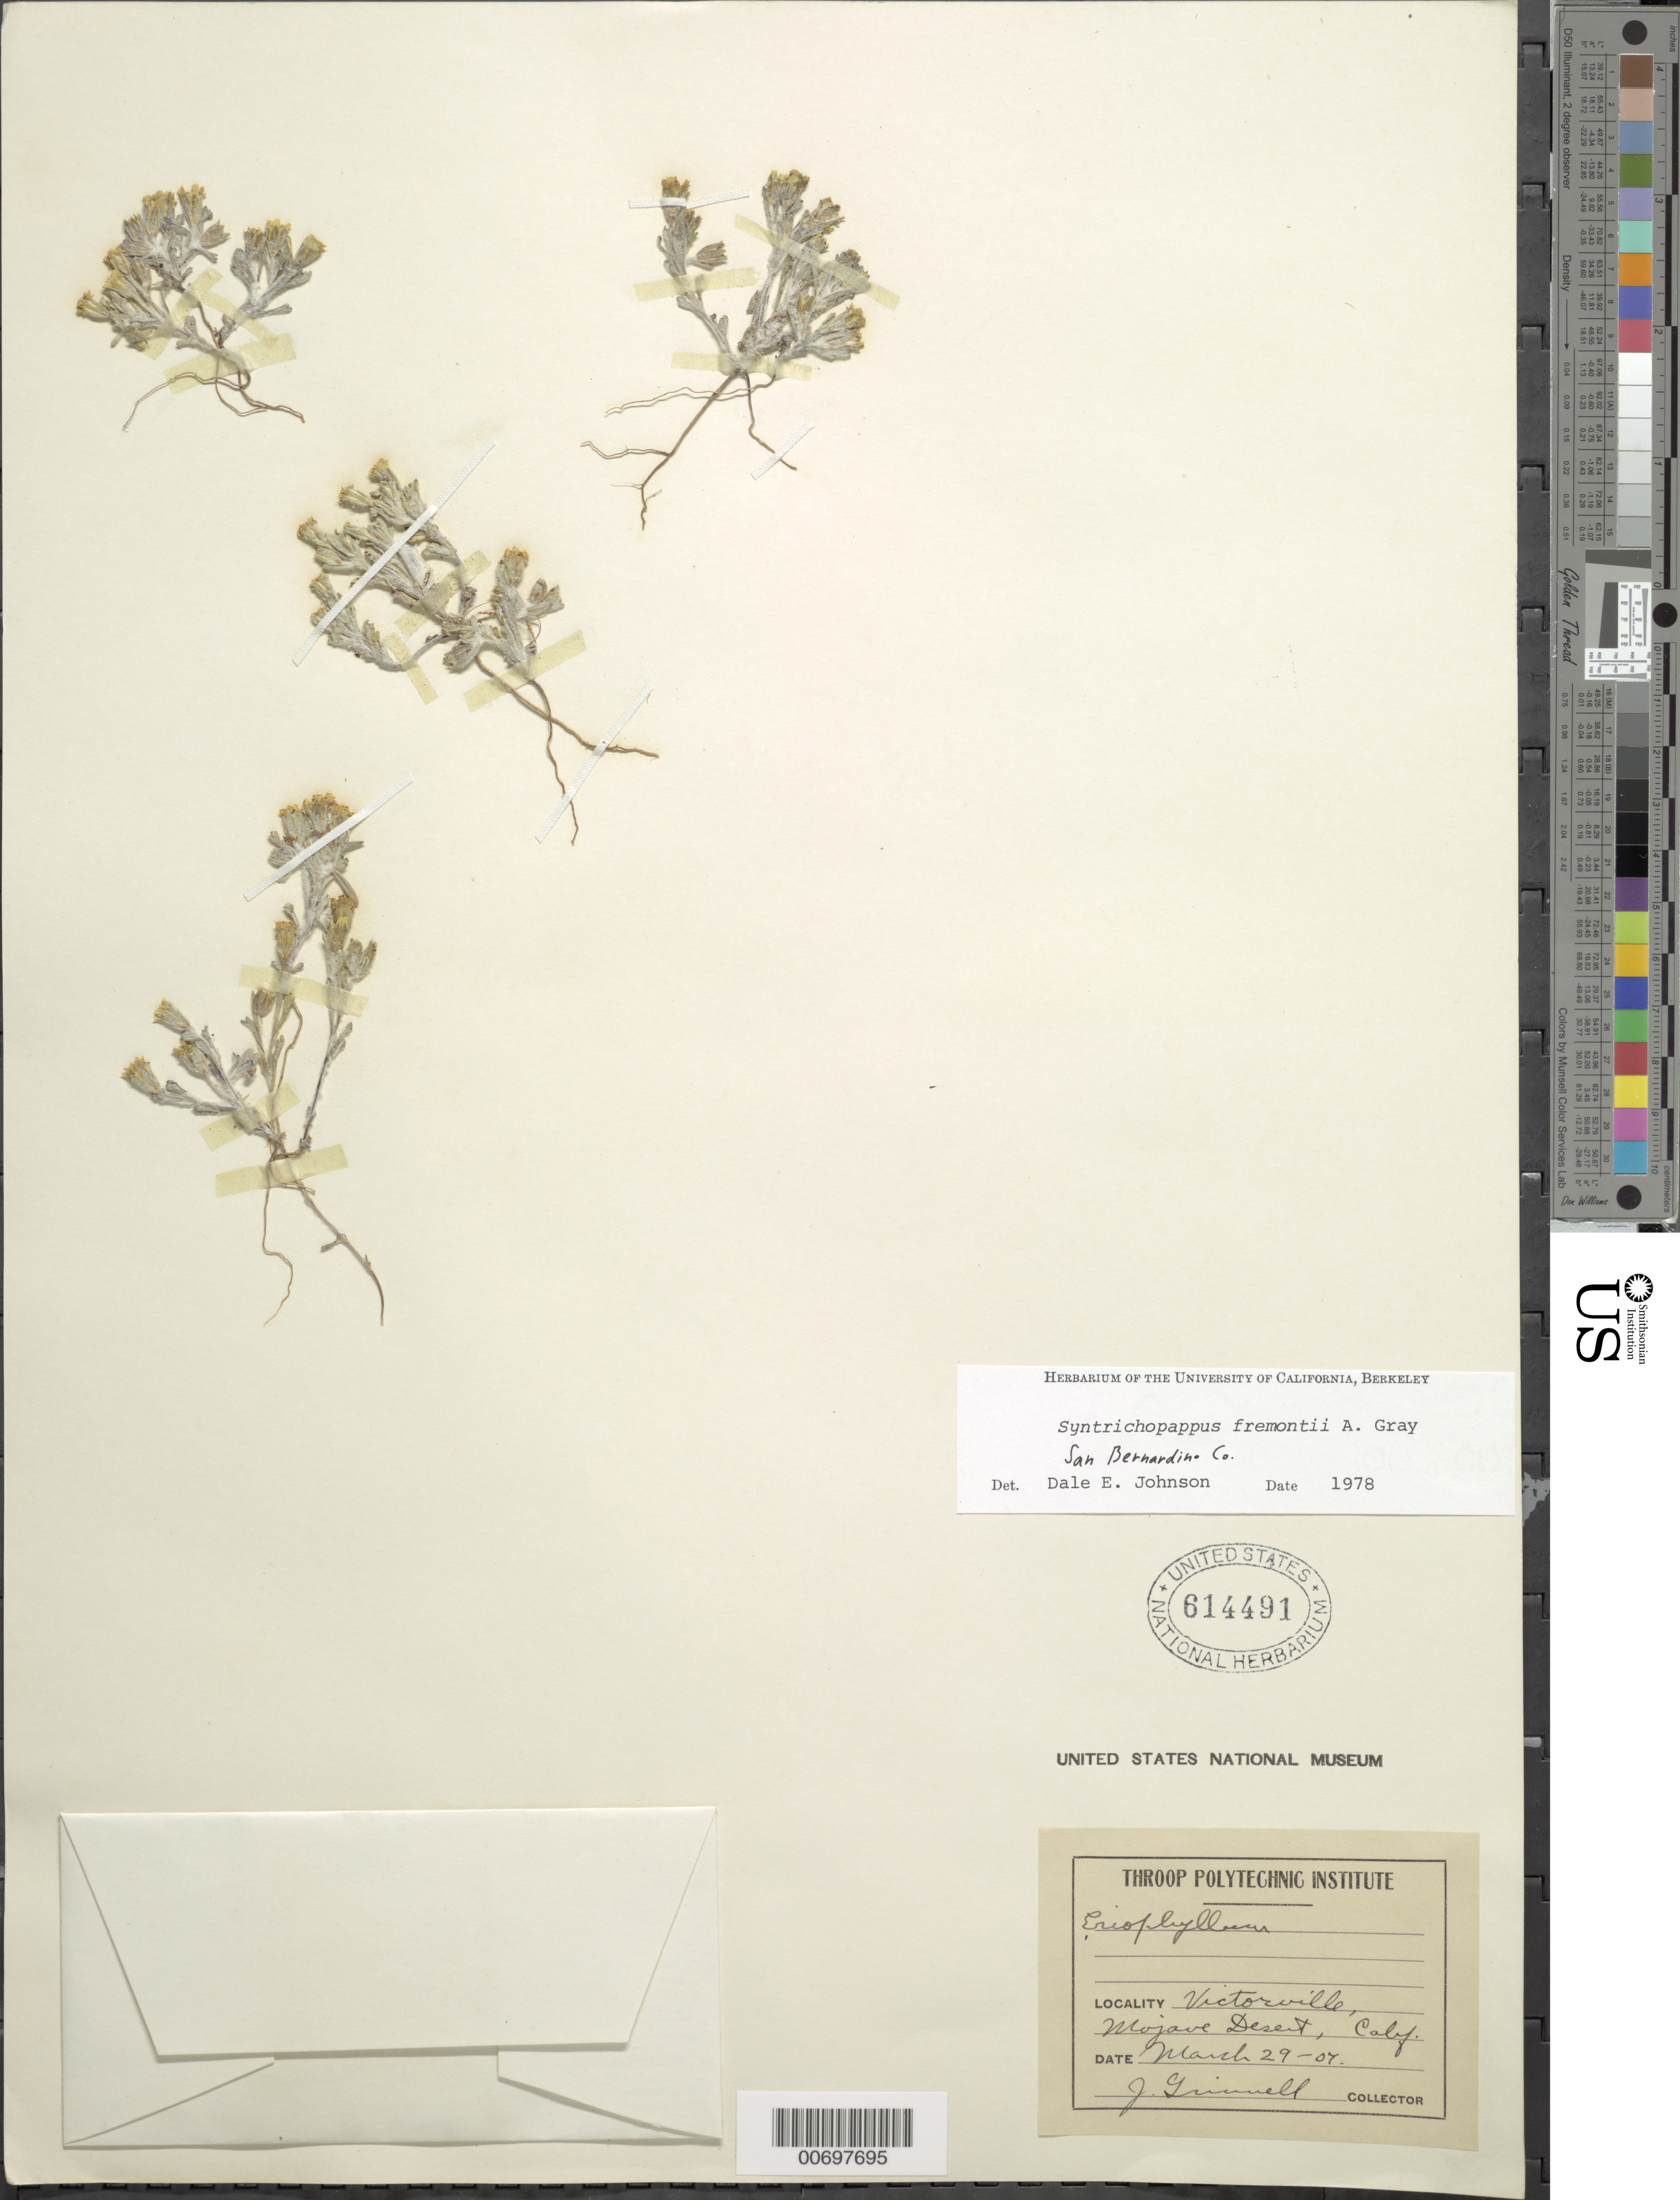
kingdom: Plantae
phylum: Tracheophyta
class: Magnoliopsida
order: Asterales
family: Asteraceae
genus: Syntrichopappus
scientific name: Syntrichopappus fremontii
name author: A. Gray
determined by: Johnson, D. E.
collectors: J. Grinnell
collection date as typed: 29 Mar 1907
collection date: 1907-03-29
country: United States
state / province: California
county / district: San Bernardino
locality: Victorville, Mojave Desert.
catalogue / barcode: US 614491